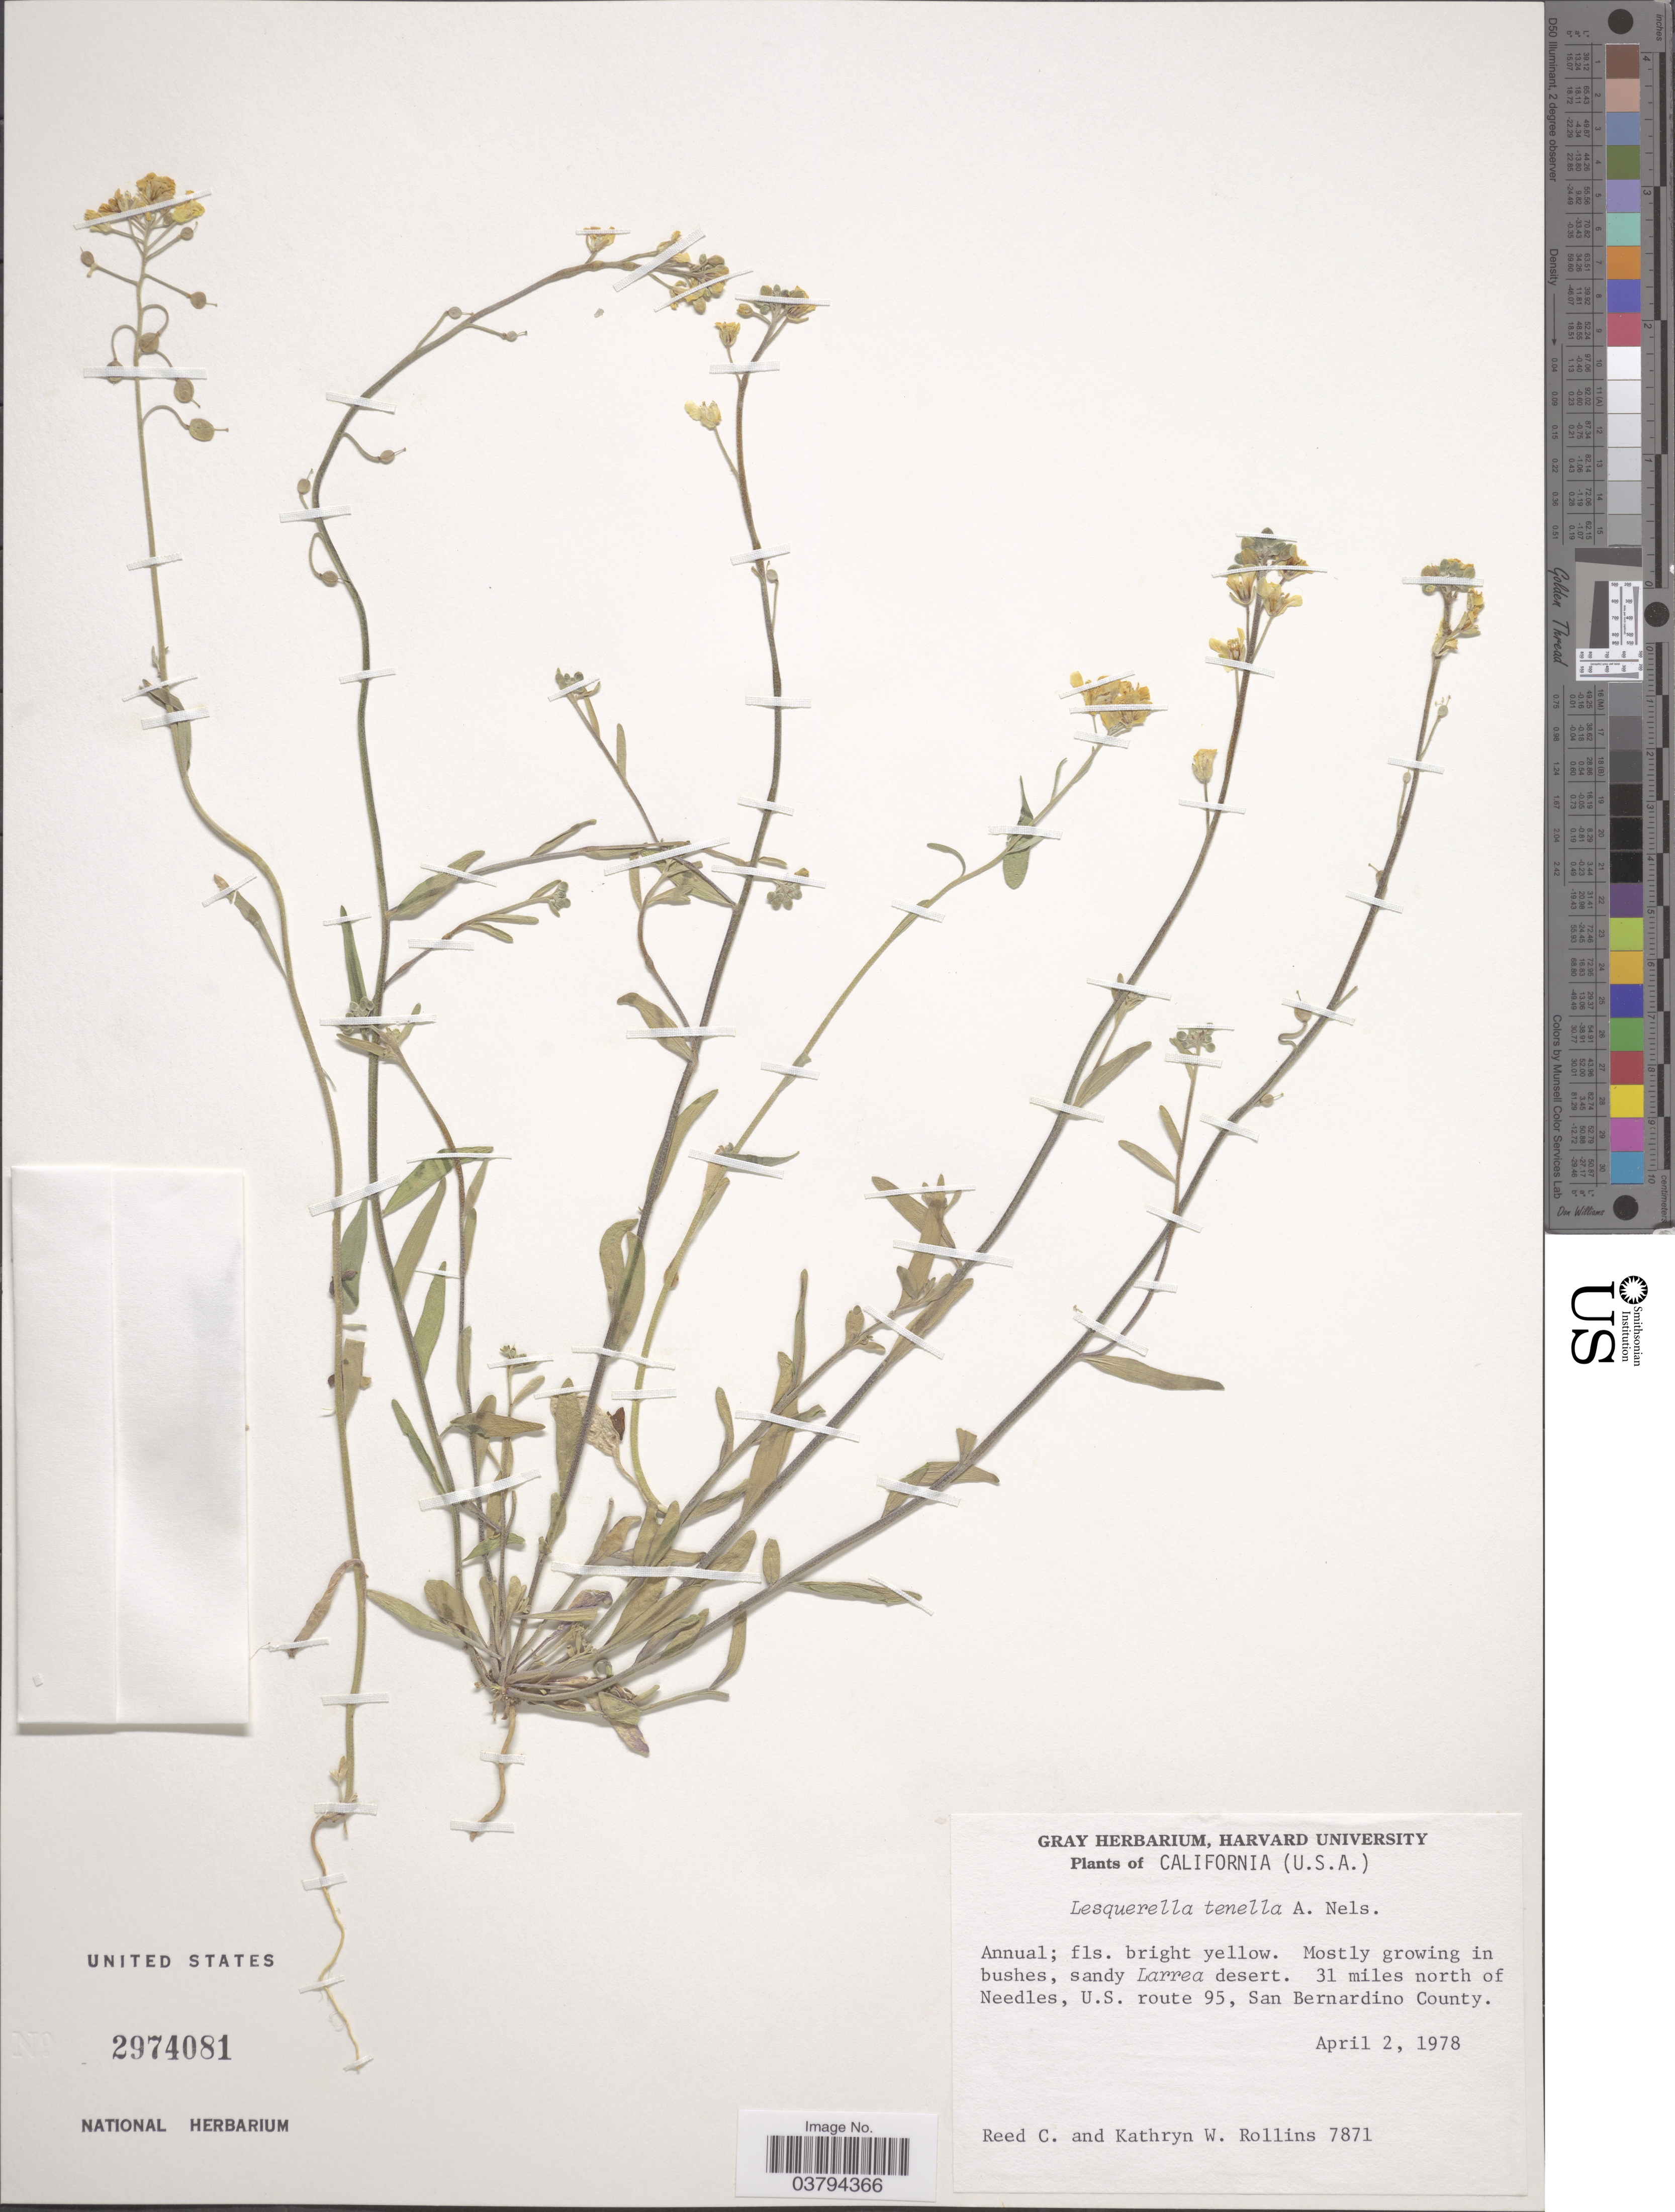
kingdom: Plantae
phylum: Tracheophyta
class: Magnoliopsida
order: Brassicales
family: Brassicaceae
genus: Lesquerella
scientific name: Lesquerella tenella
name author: A. Nelson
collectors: R. C. Rollins & K. W. Rollins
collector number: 7871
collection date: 1978-04-02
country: United States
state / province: California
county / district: San Bernardino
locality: Sandy Larrea desert. 31 miles north of Needles, U.S. route 95, San Bernardino County.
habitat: mostly growing in bushes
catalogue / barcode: US 2974081